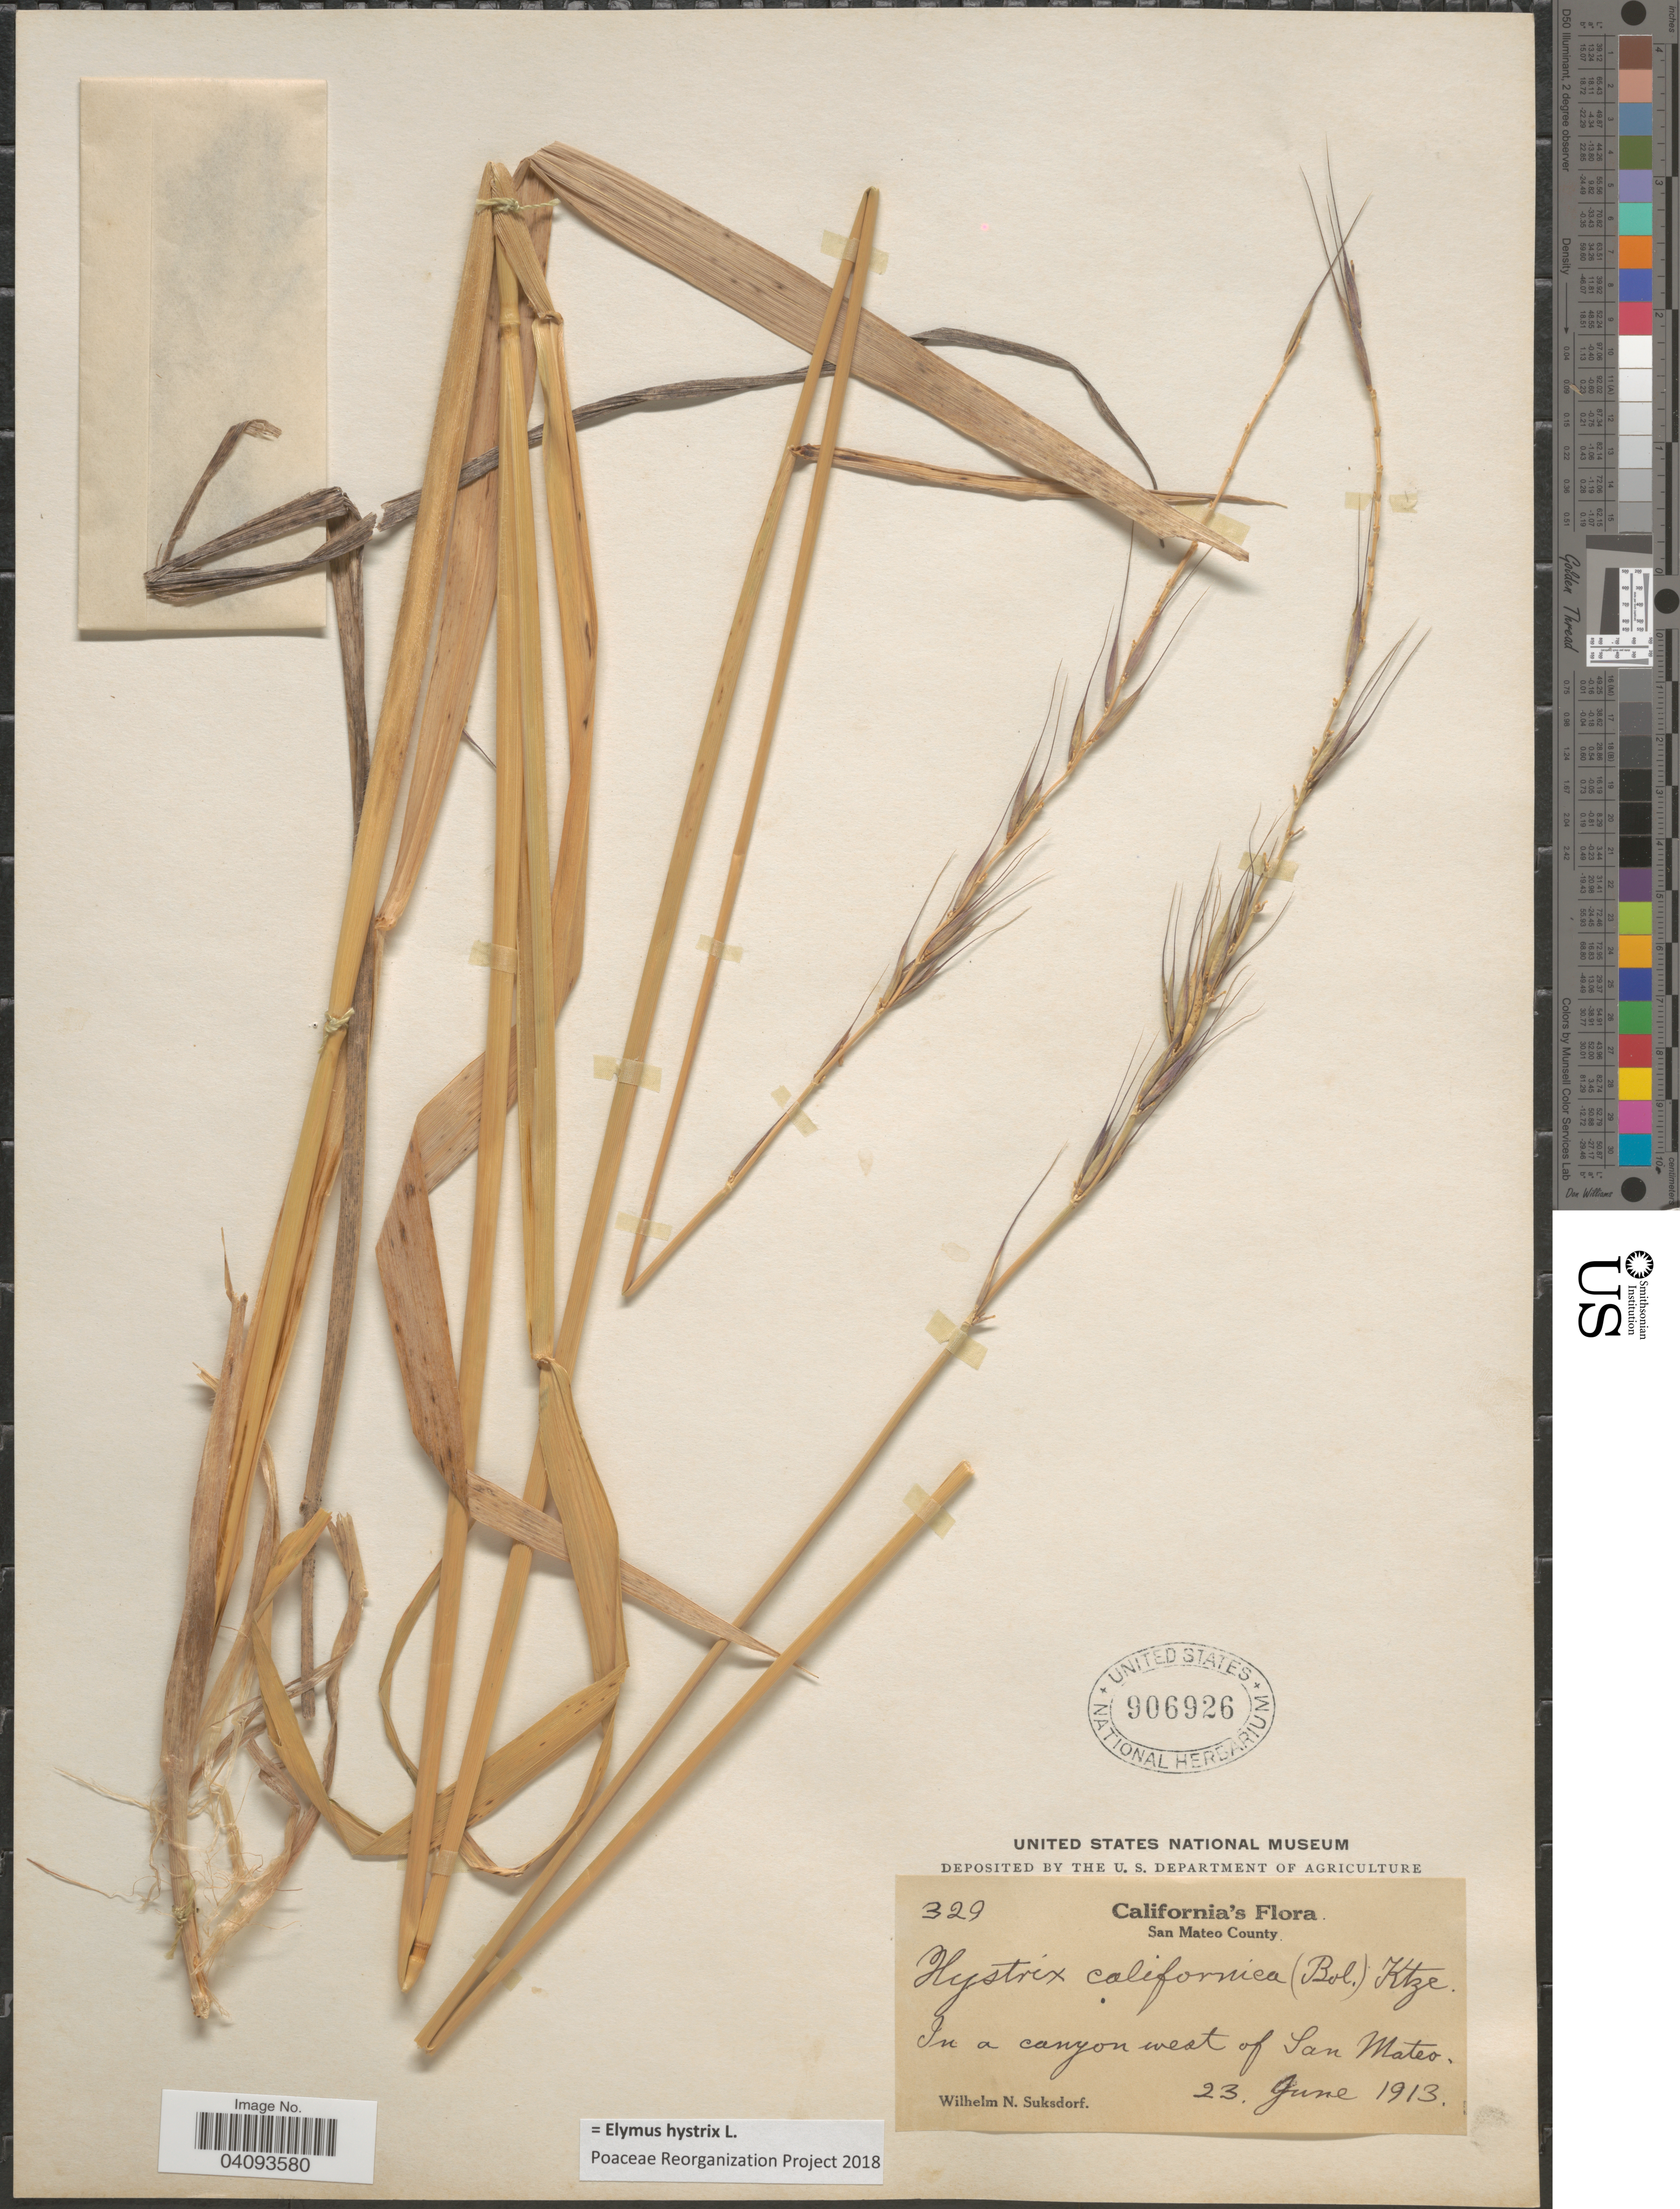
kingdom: Plantae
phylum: Tracheophyta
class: Liliopsida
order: Poales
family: Poaceae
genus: Elymus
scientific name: Elymus hystrix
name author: L.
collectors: W. N. Suksdorf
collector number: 329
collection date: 1913-06-23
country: United States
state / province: California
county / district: San Mateo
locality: San Mateo County. In a canyon west of San Mateo.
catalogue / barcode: US 906926